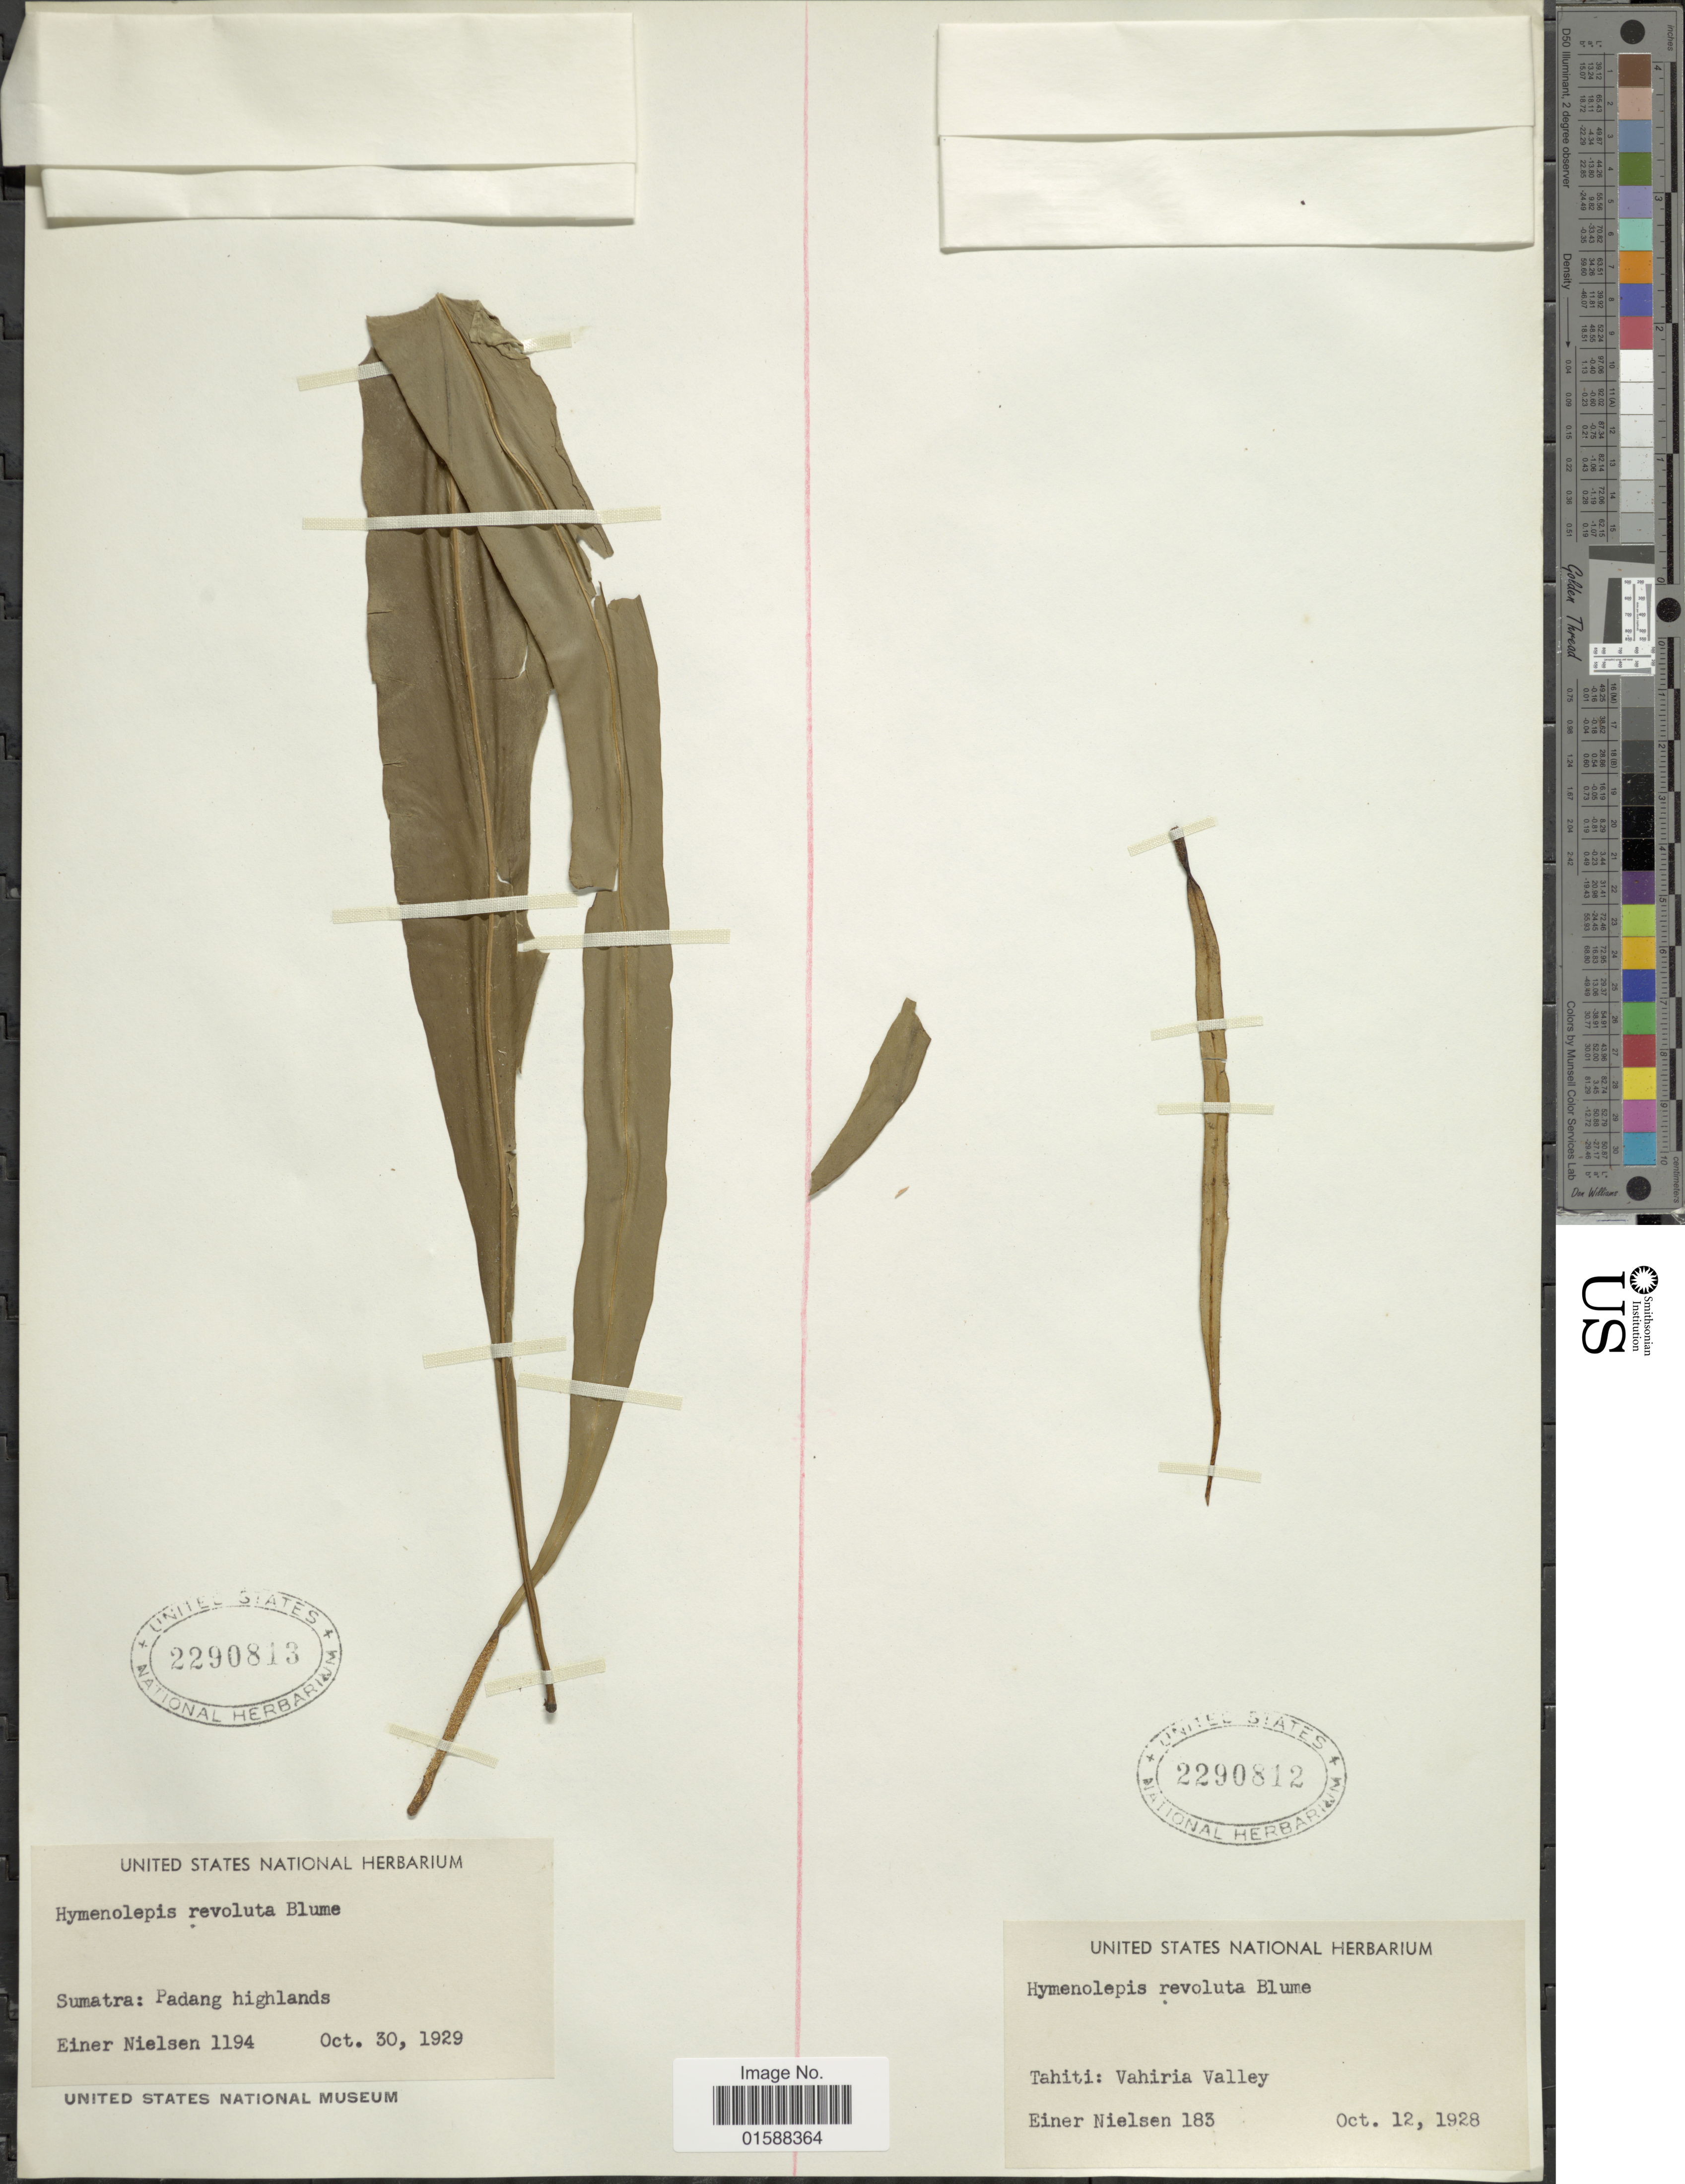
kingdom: Plantae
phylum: Tracheophyta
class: Polypodiopsida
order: Polypodiales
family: Polypodiaceae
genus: Lepisorus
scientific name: Lepisorus revoluta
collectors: E. Nielsen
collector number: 1194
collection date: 1929-10-30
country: Indonesia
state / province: Sumatra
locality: Padang highlands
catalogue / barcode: US 2290813-2